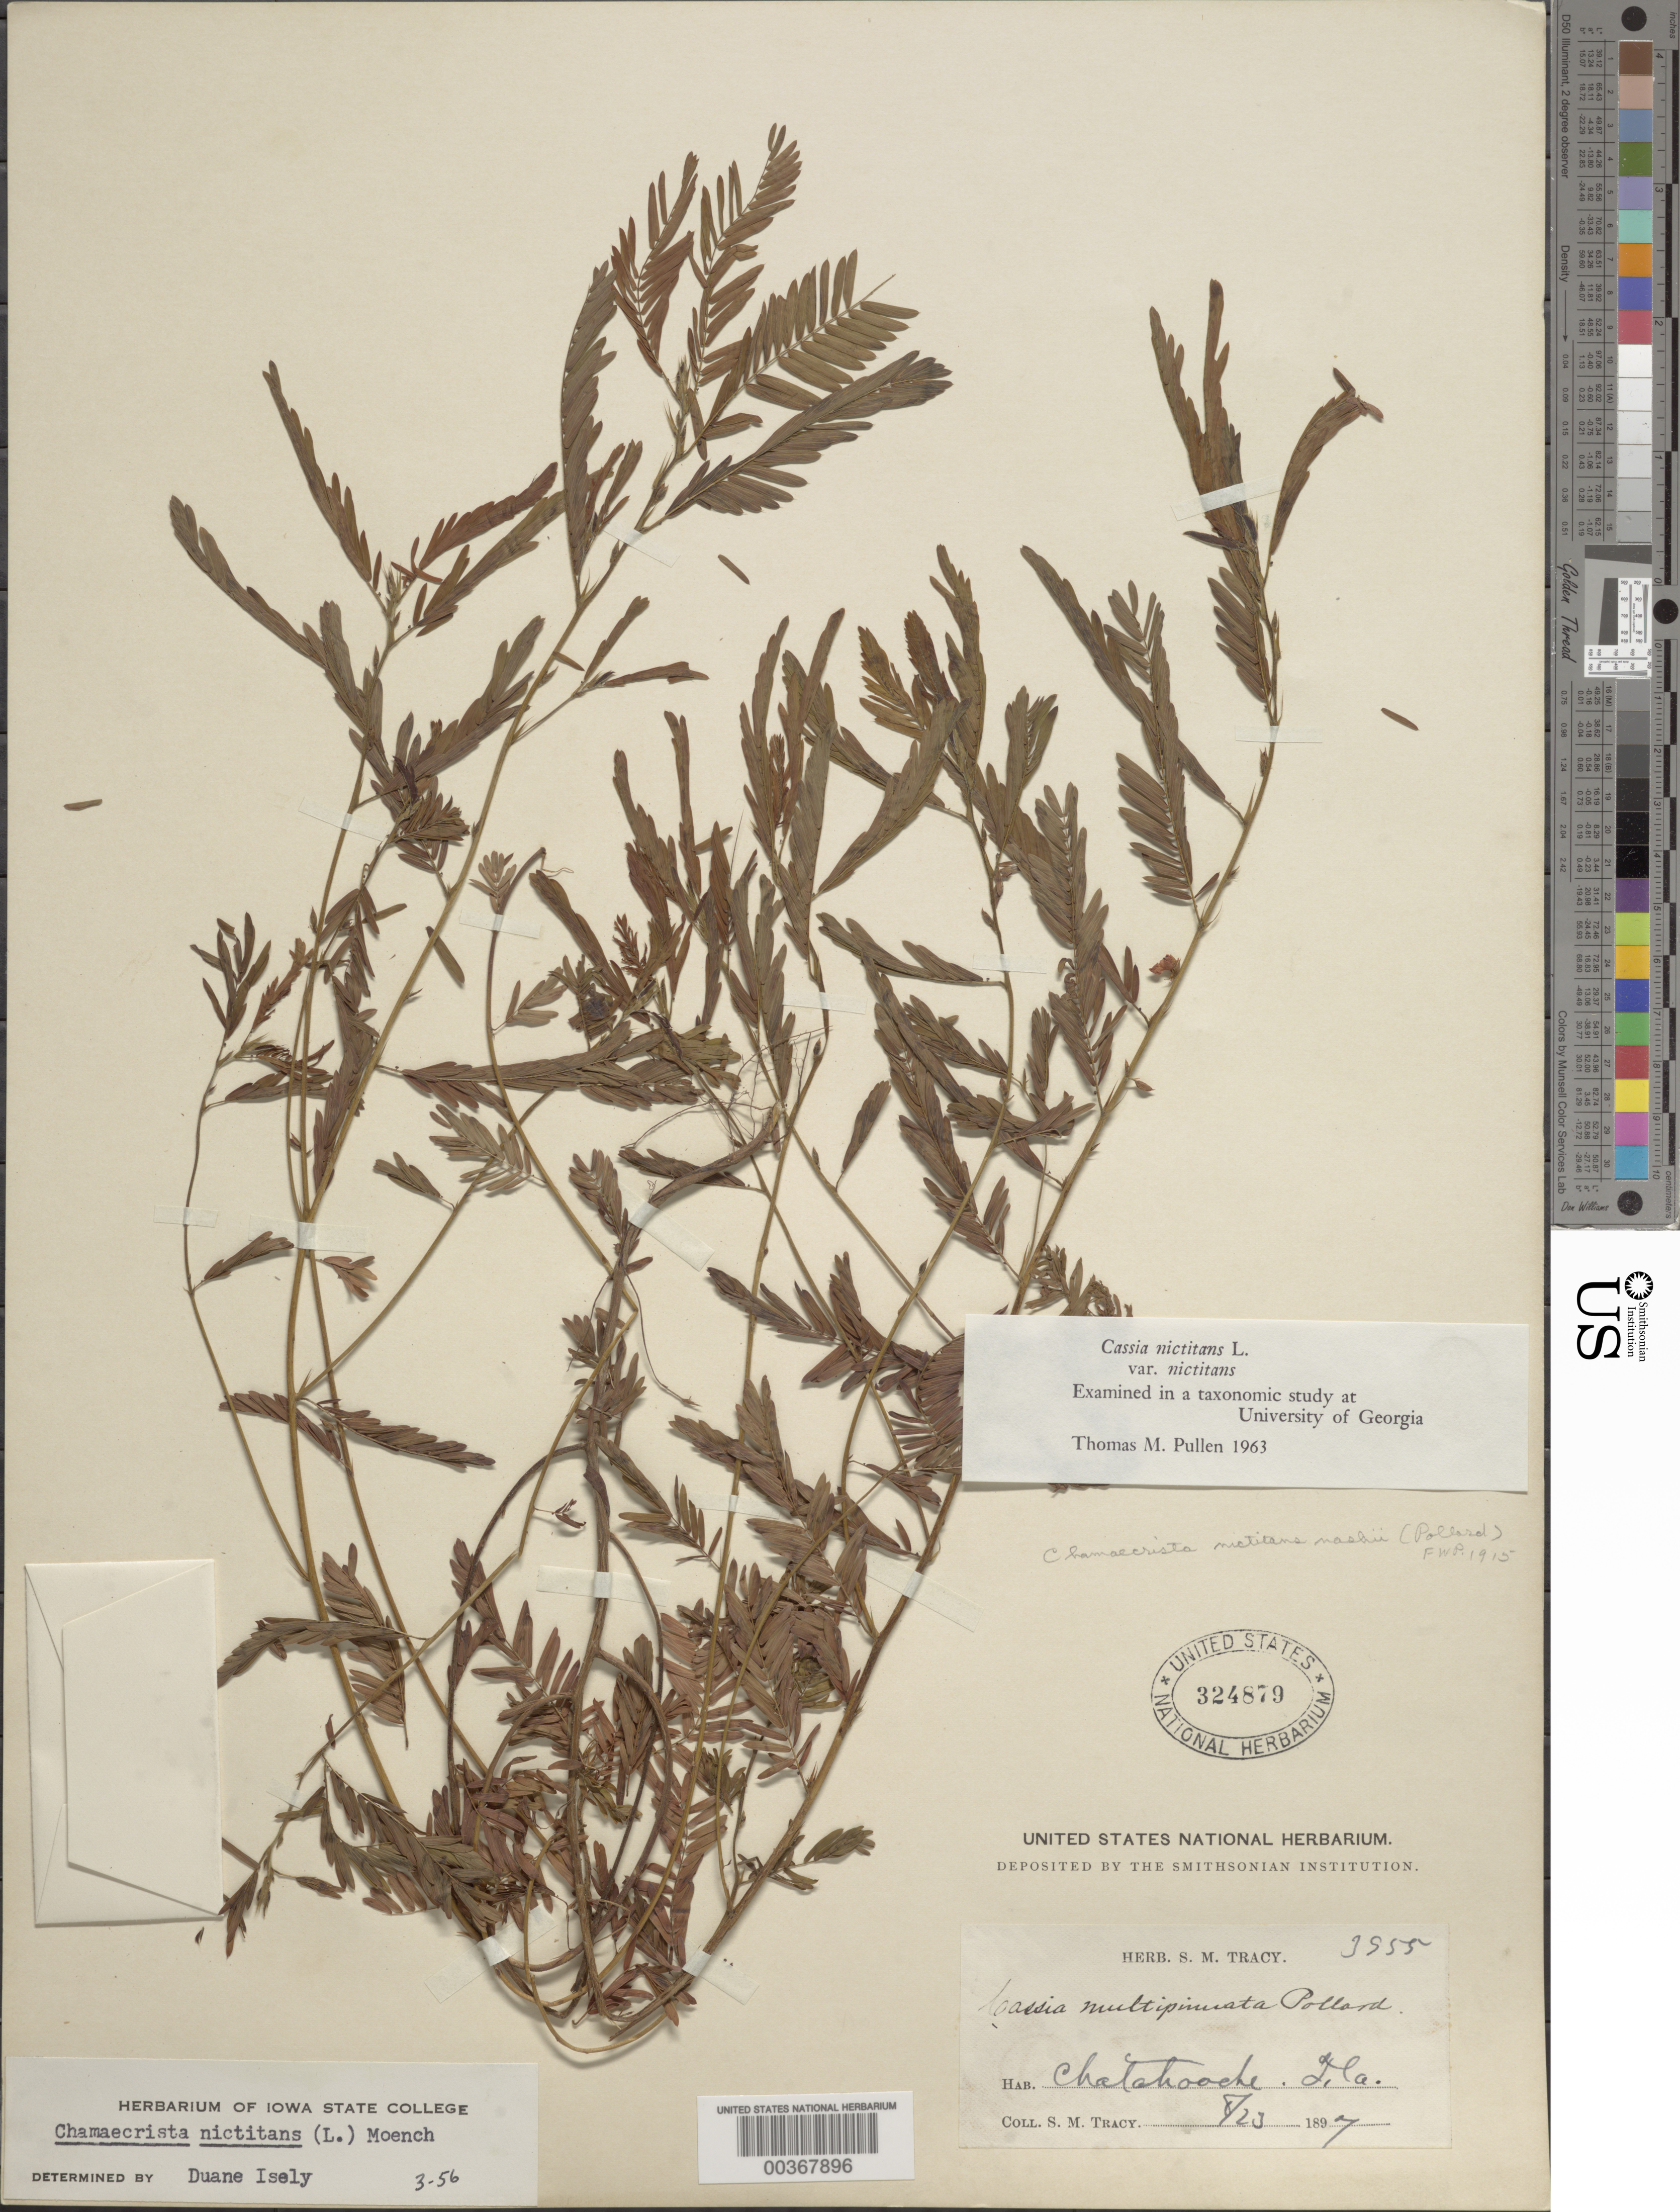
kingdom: Plantae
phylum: Tracheophyta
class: Magnoliopsida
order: Fabales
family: Fabaceae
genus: Chamaecrista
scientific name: Chamaecrista nictitans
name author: (L.) Moench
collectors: S. M. Tracy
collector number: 3955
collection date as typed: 23 Aug 1897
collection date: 1897-08-23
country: United States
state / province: Florida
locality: Chatahooche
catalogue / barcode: US 324879